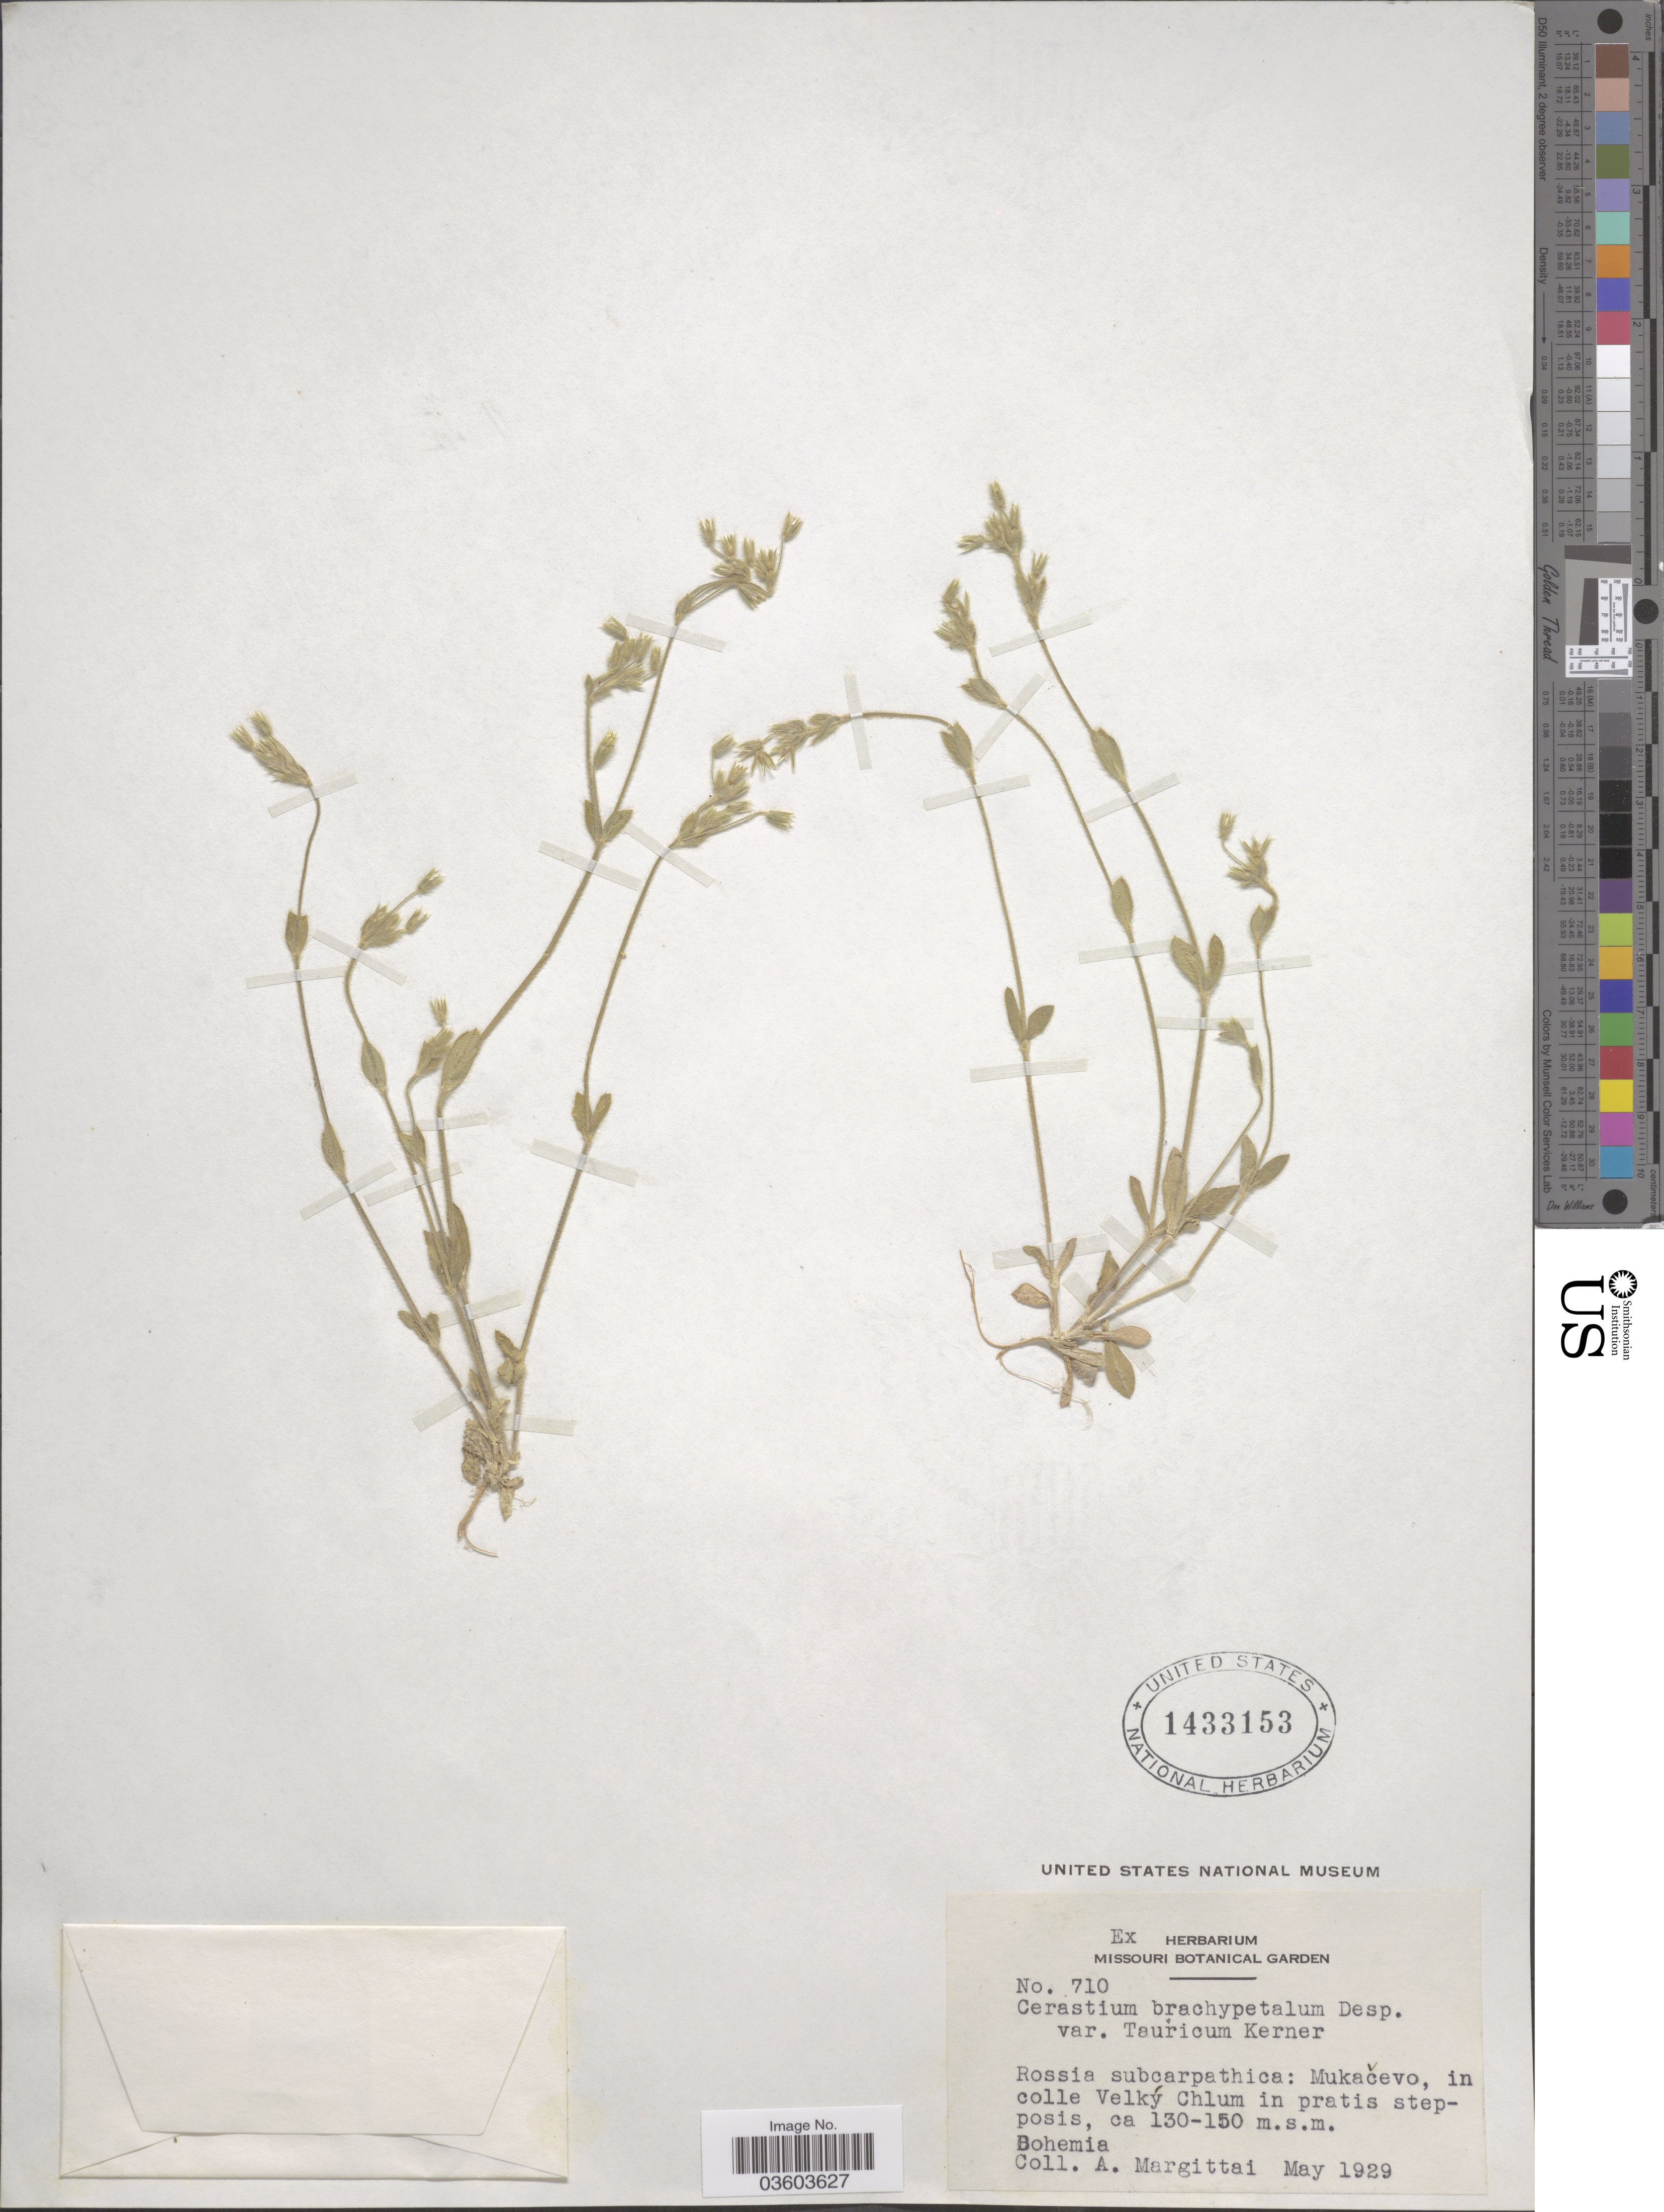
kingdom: Plantae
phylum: Tracheophyta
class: Magnoliopsida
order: Caryophyllales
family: Caryophyllaceae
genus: Cerastium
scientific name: Cerastium brachypetalum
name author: Pers.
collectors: A. Margittai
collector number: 710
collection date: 1929-05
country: Ukraine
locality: Rossia subcarpathica: Mukacevo, in colle Velky Chlum in pratis stepposis. Bohemia.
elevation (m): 130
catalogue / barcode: US 1433153